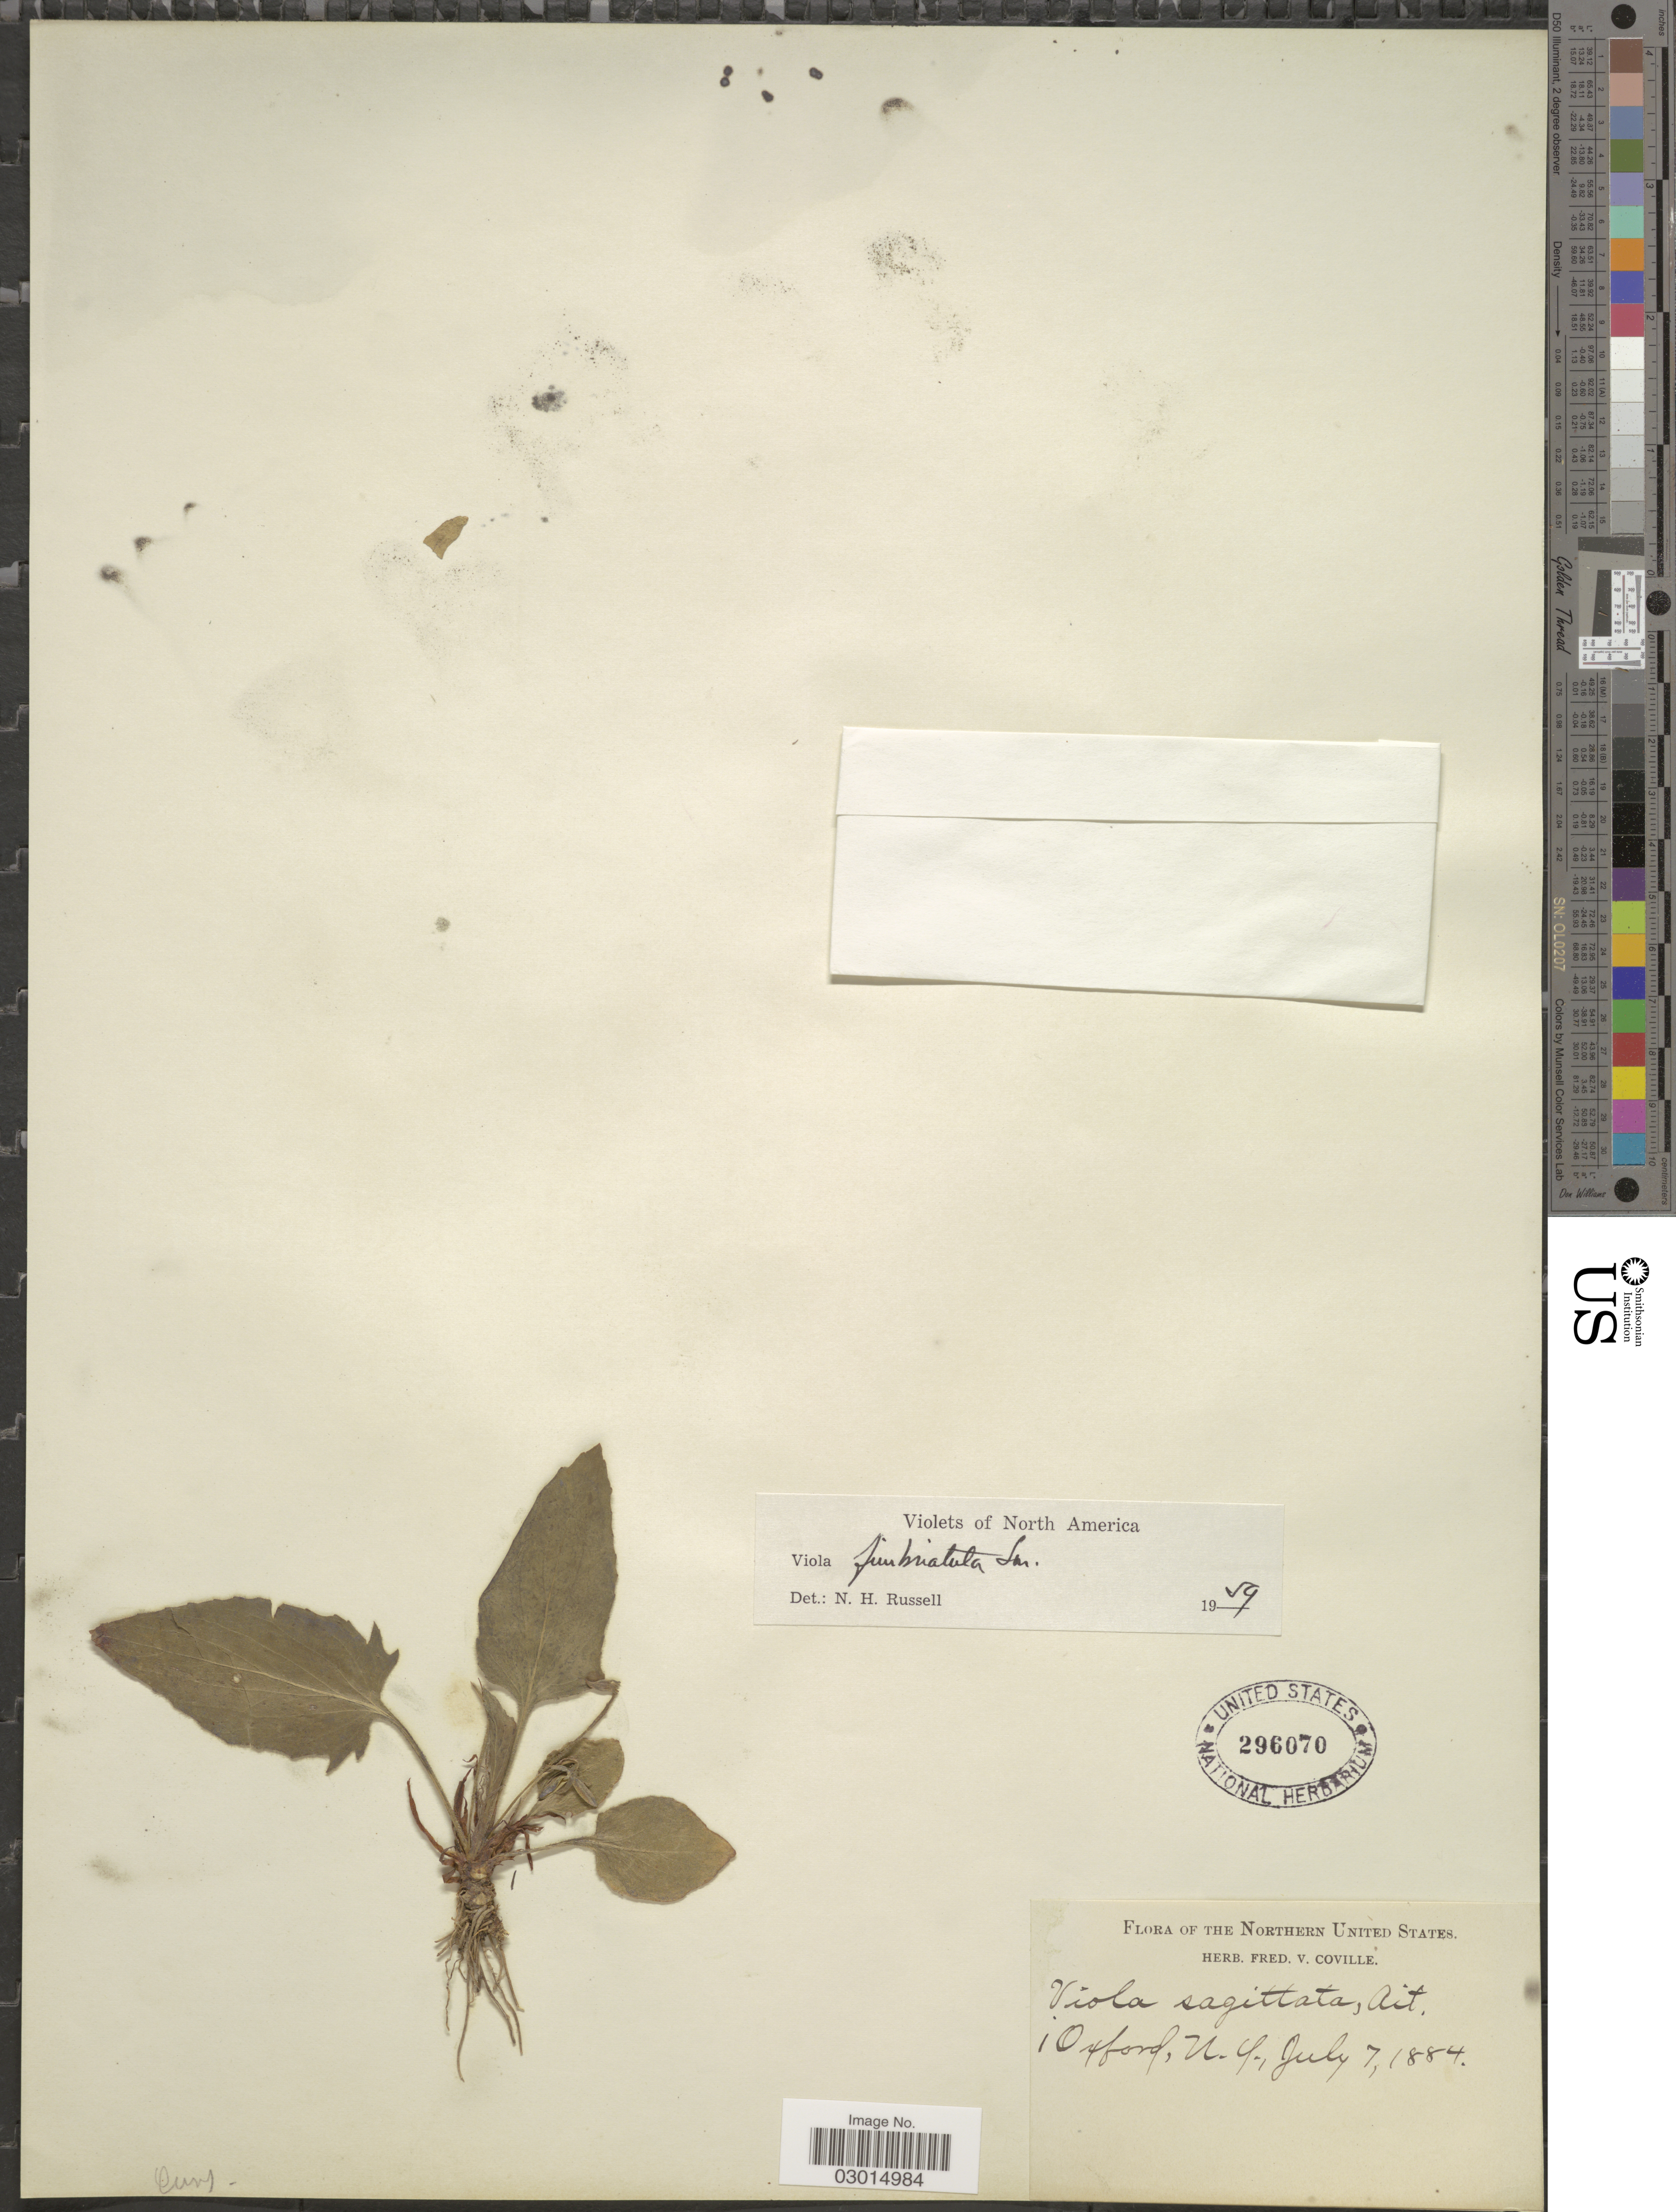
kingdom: Plantae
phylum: Tracheophyta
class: Magnoliopsida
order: Malpighiales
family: Violaceae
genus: Viola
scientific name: Viola fimbriatula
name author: Small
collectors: ex herb. Fred. V. Coville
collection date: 1884-07-07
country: United States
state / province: New York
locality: Oxford, N.Y.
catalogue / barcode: US 296070